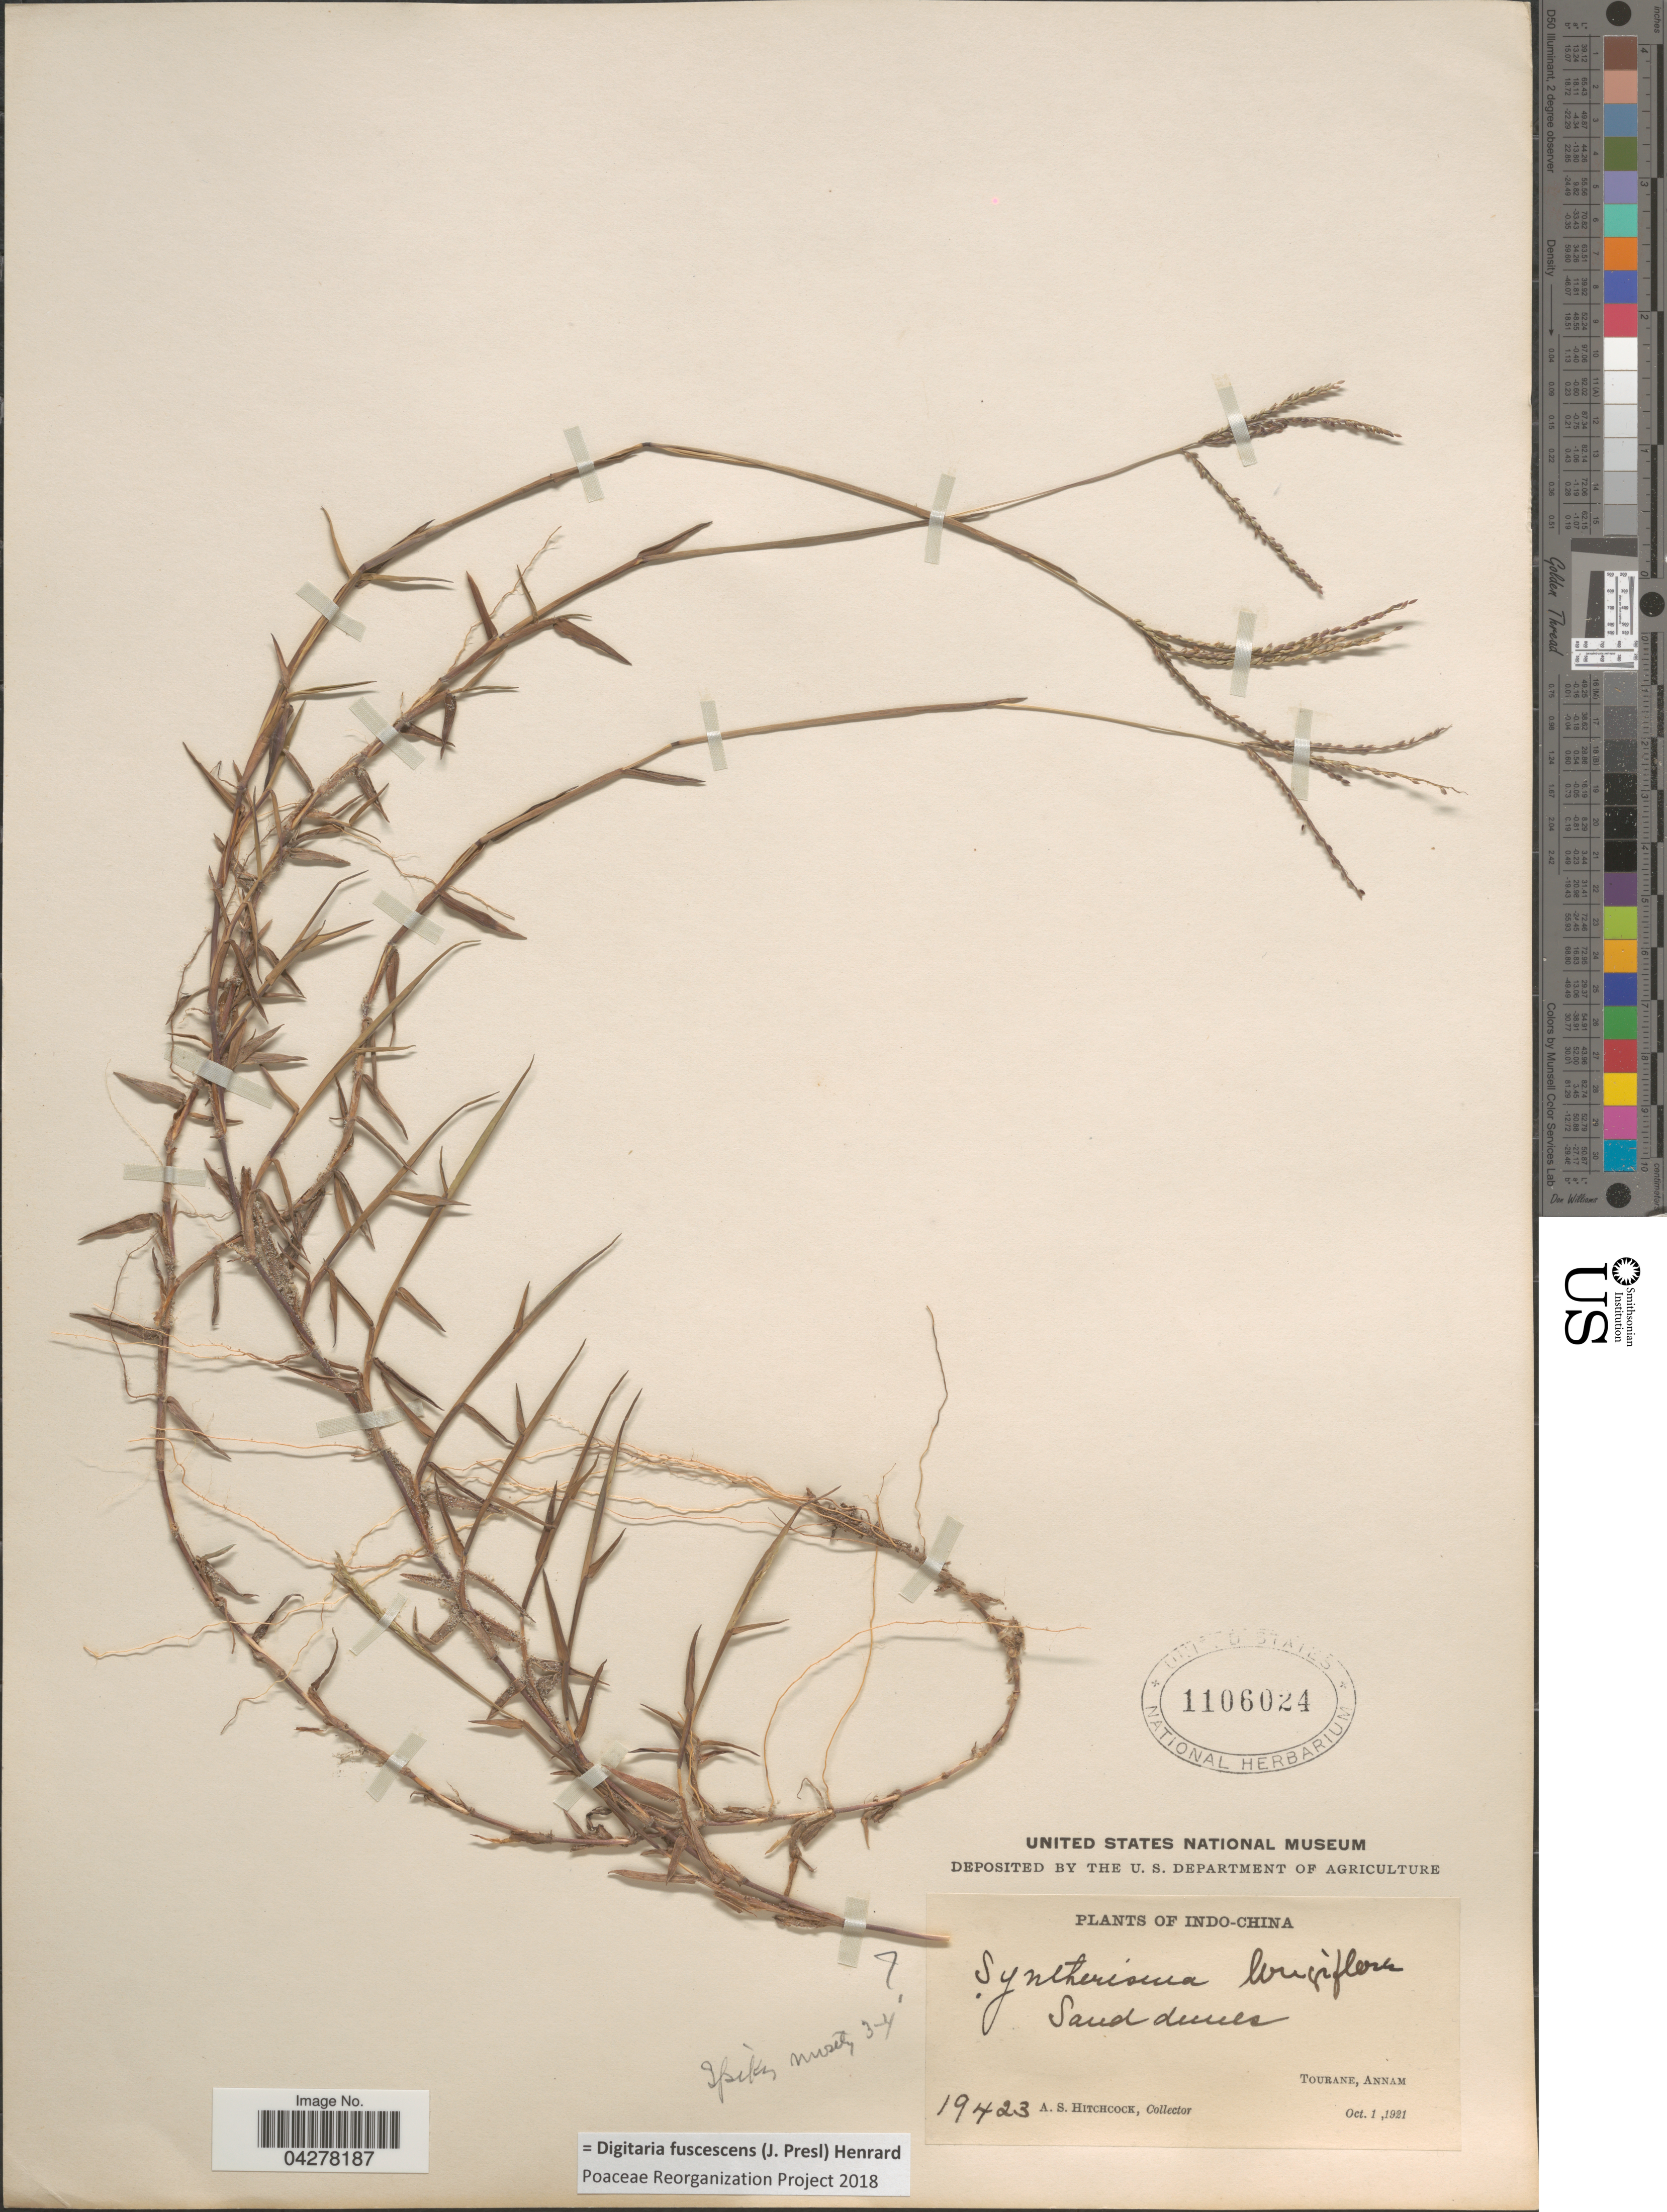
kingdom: Plantae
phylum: Tracheophyta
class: Liliopsida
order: Poales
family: Poaceae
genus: Digitaria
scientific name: Digitaria fuscescens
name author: (J. Presl) Henr.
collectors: A. S. Hitchcock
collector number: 19423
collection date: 1921-10-01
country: Vietnam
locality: Indo-China. Sand dunes. Tourane, Annam.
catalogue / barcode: US 1106024